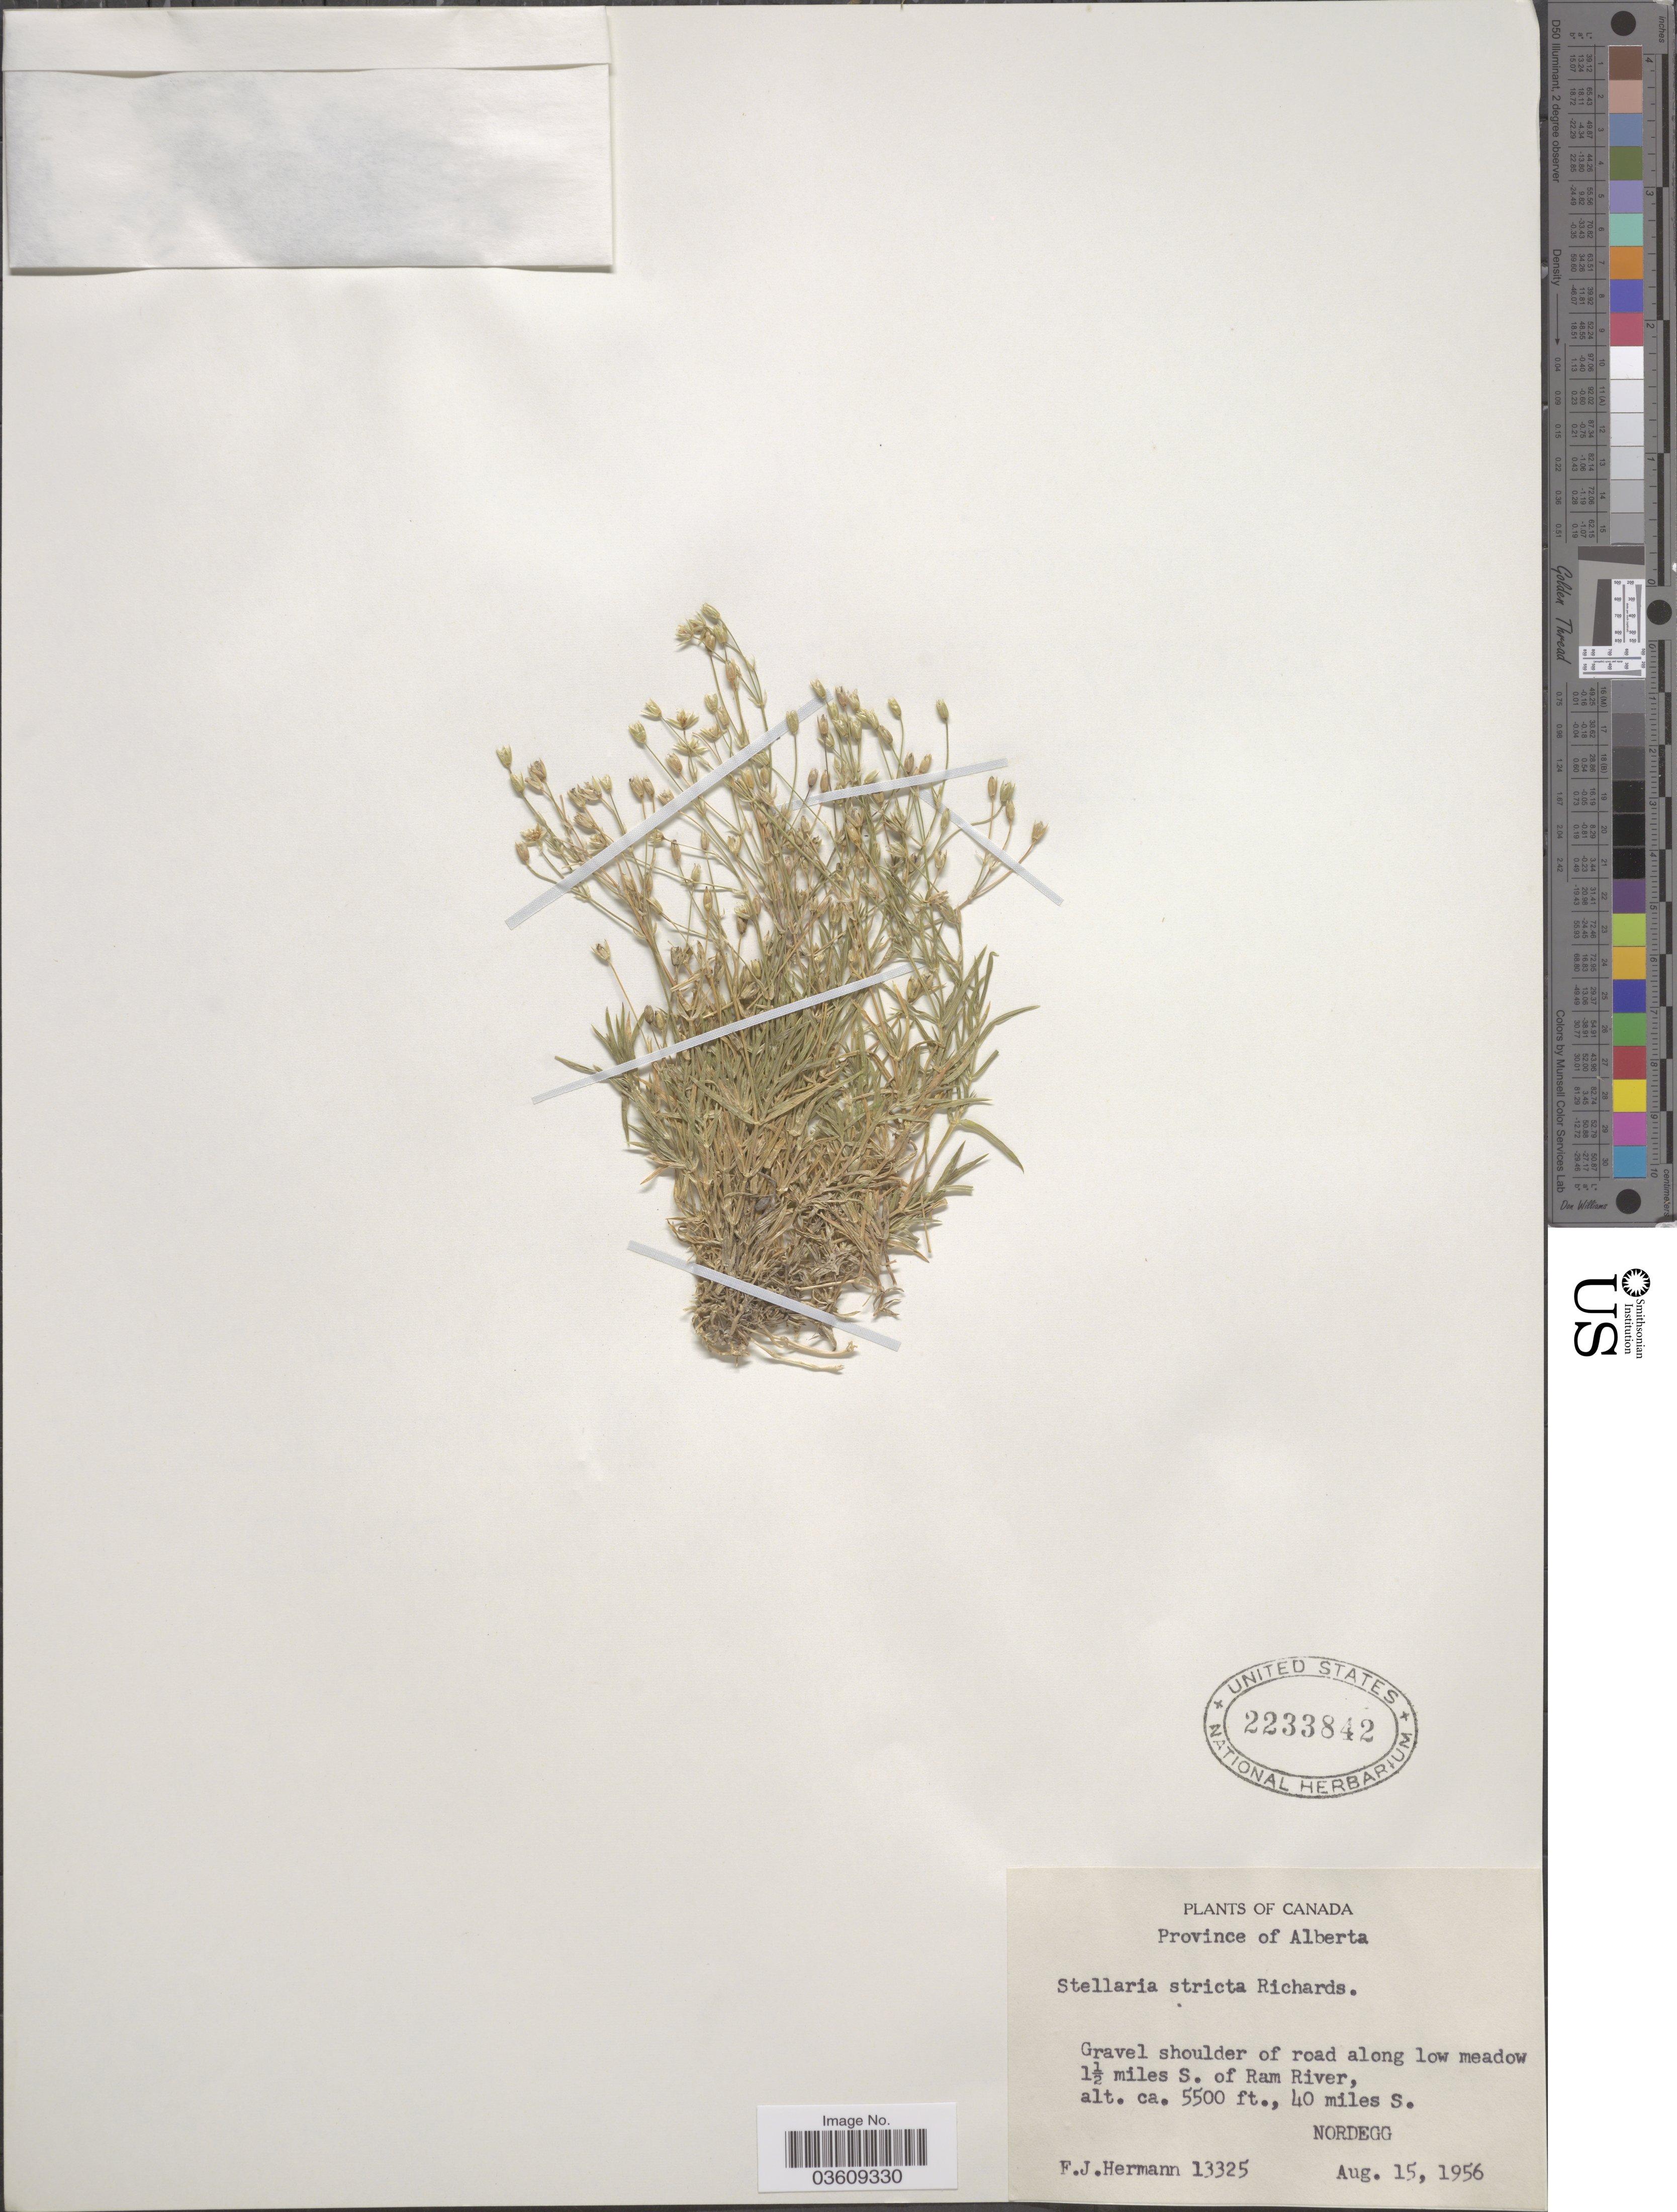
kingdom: Plantae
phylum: Tracheophyta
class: Magnoliopsida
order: Caryophyllales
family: Caryophyllaceae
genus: Stellaria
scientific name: Stellaria strictiflora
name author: J.M. Macoun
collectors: F. J. Hermann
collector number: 13325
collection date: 1956-08-15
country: Canada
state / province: Alberta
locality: Gravel shoulder of road along low meadow 1½ miles S. of Ram River, 40 miles S. Nordegg.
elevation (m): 1676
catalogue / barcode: US 2233842